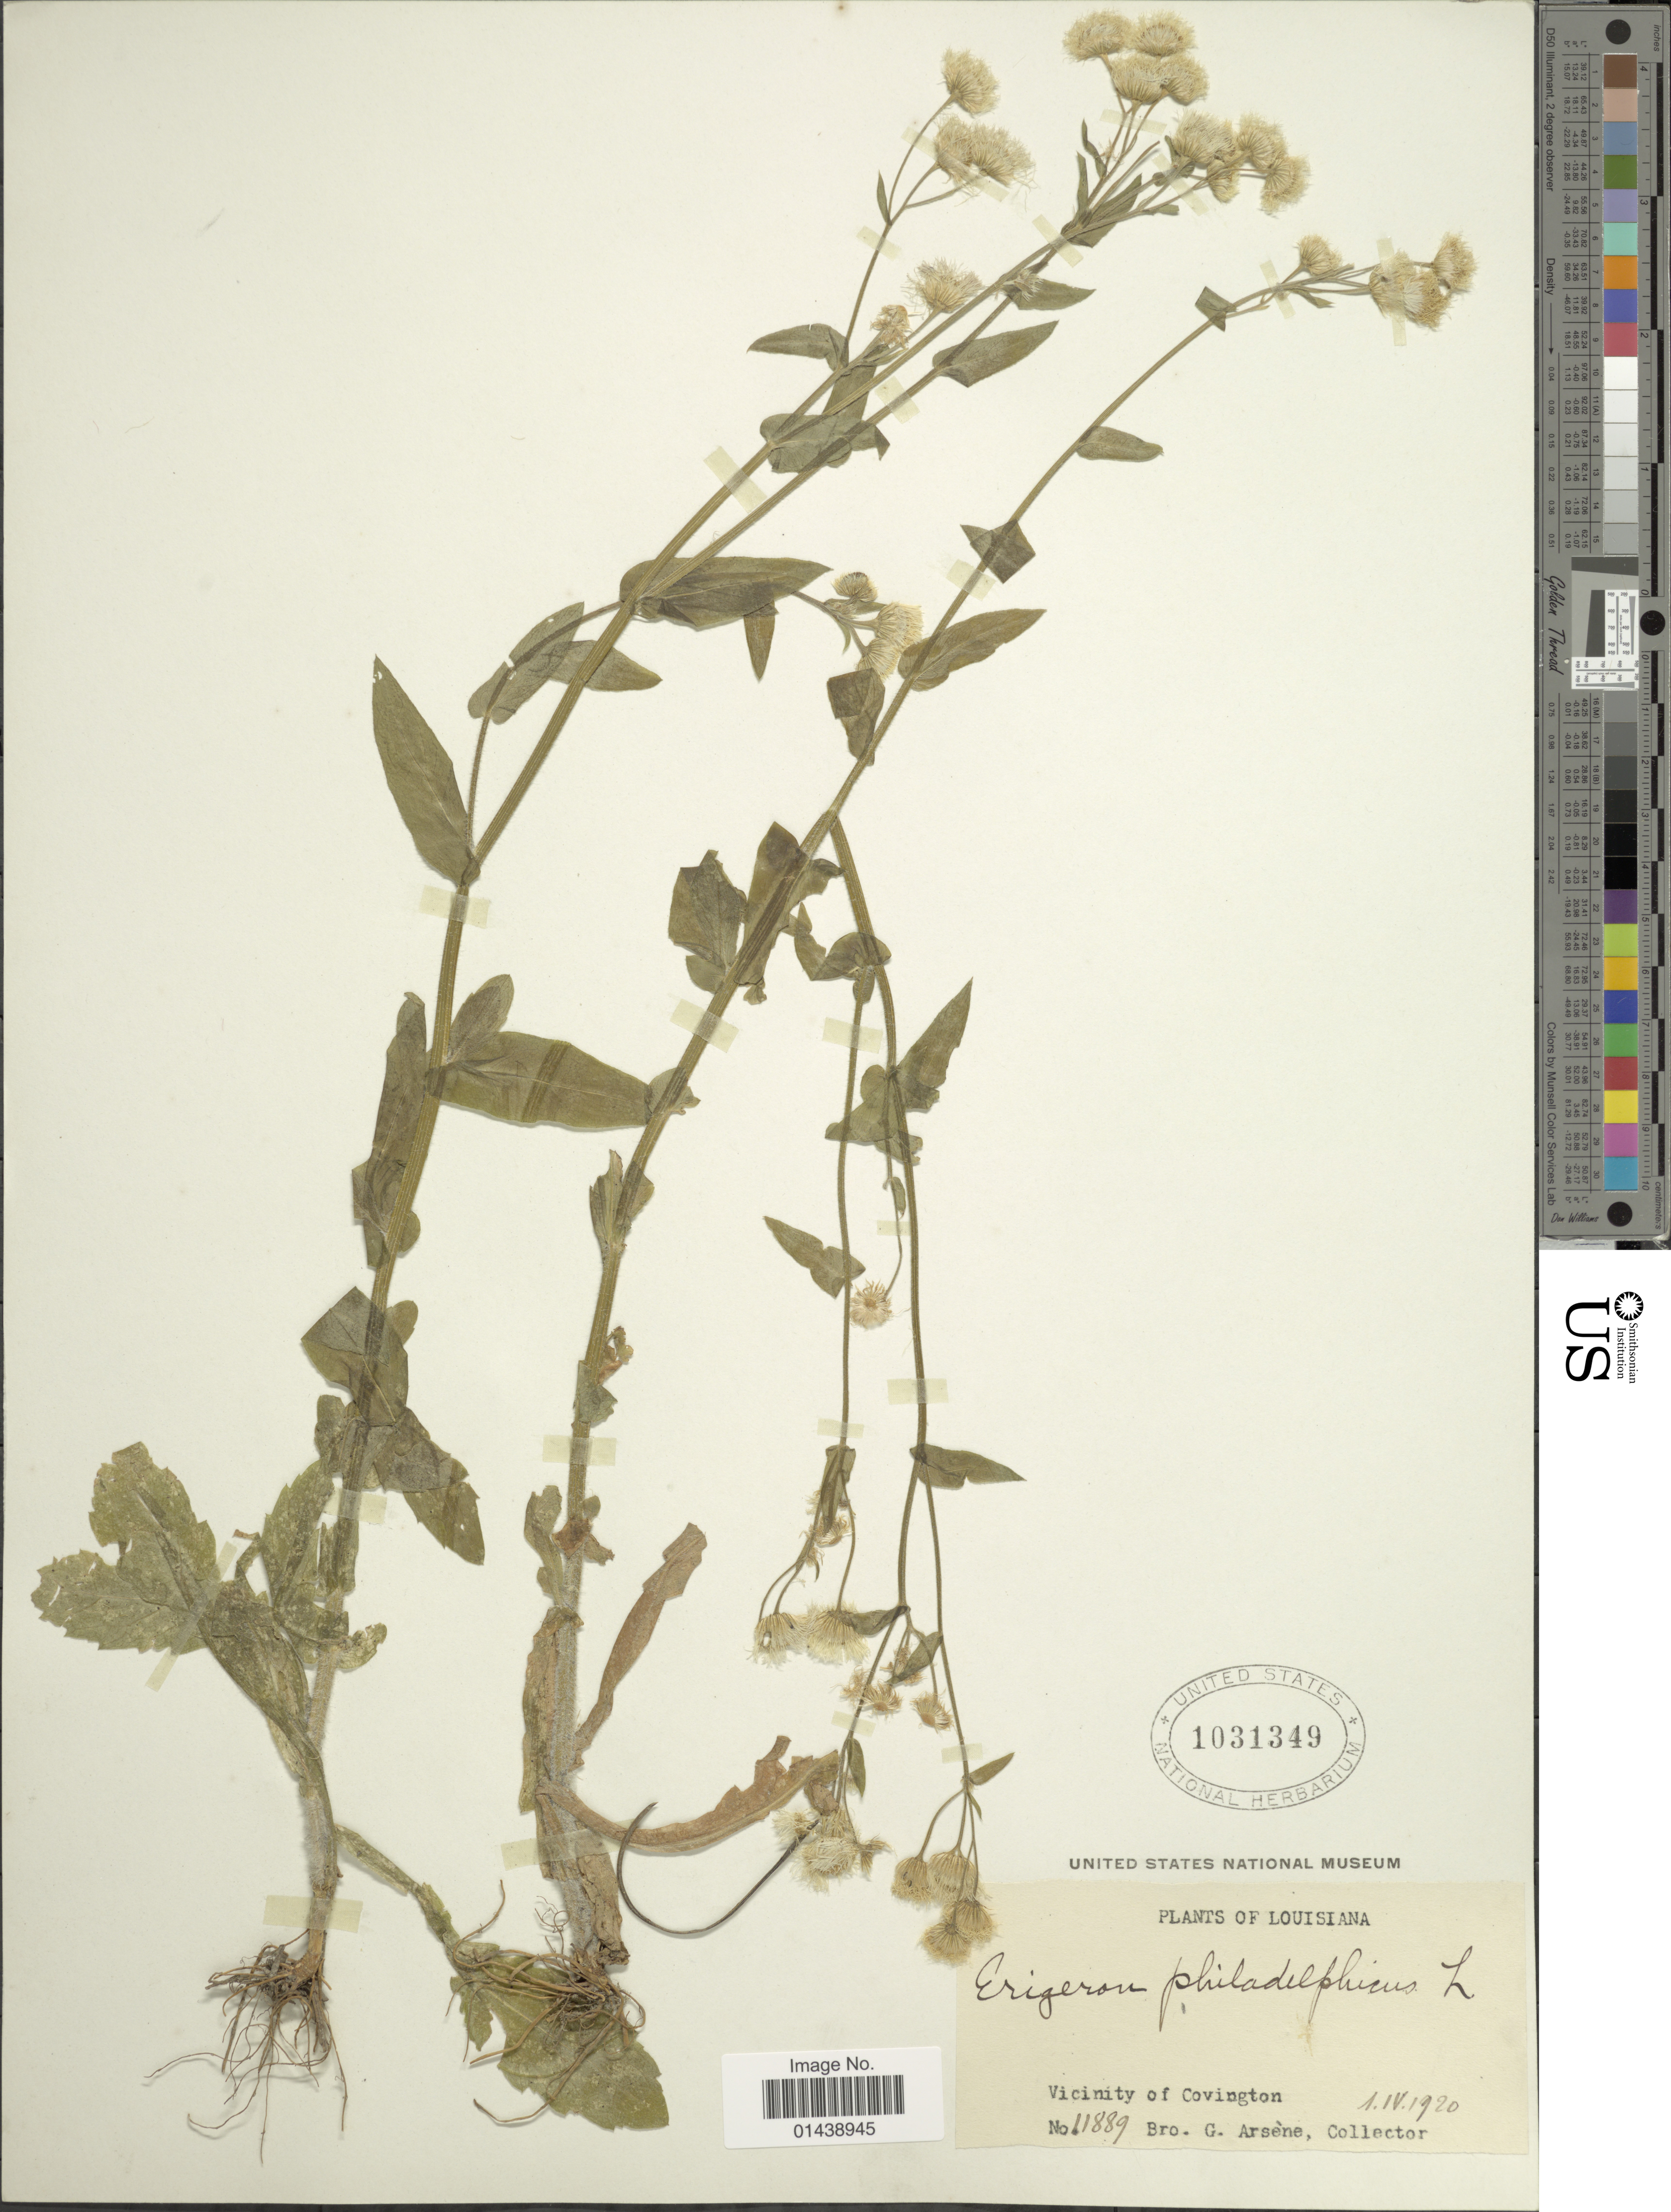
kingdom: Plantae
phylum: Tracheophyta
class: Magnoliopsida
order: Asterales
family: Asteraceae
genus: Erigeron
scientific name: Erigeron philadelphicus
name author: L.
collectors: Bro. G. Arsène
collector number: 11889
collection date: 1920-04-01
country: United States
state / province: Louisiana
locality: Vicinity of Covington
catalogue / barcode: US 1031349